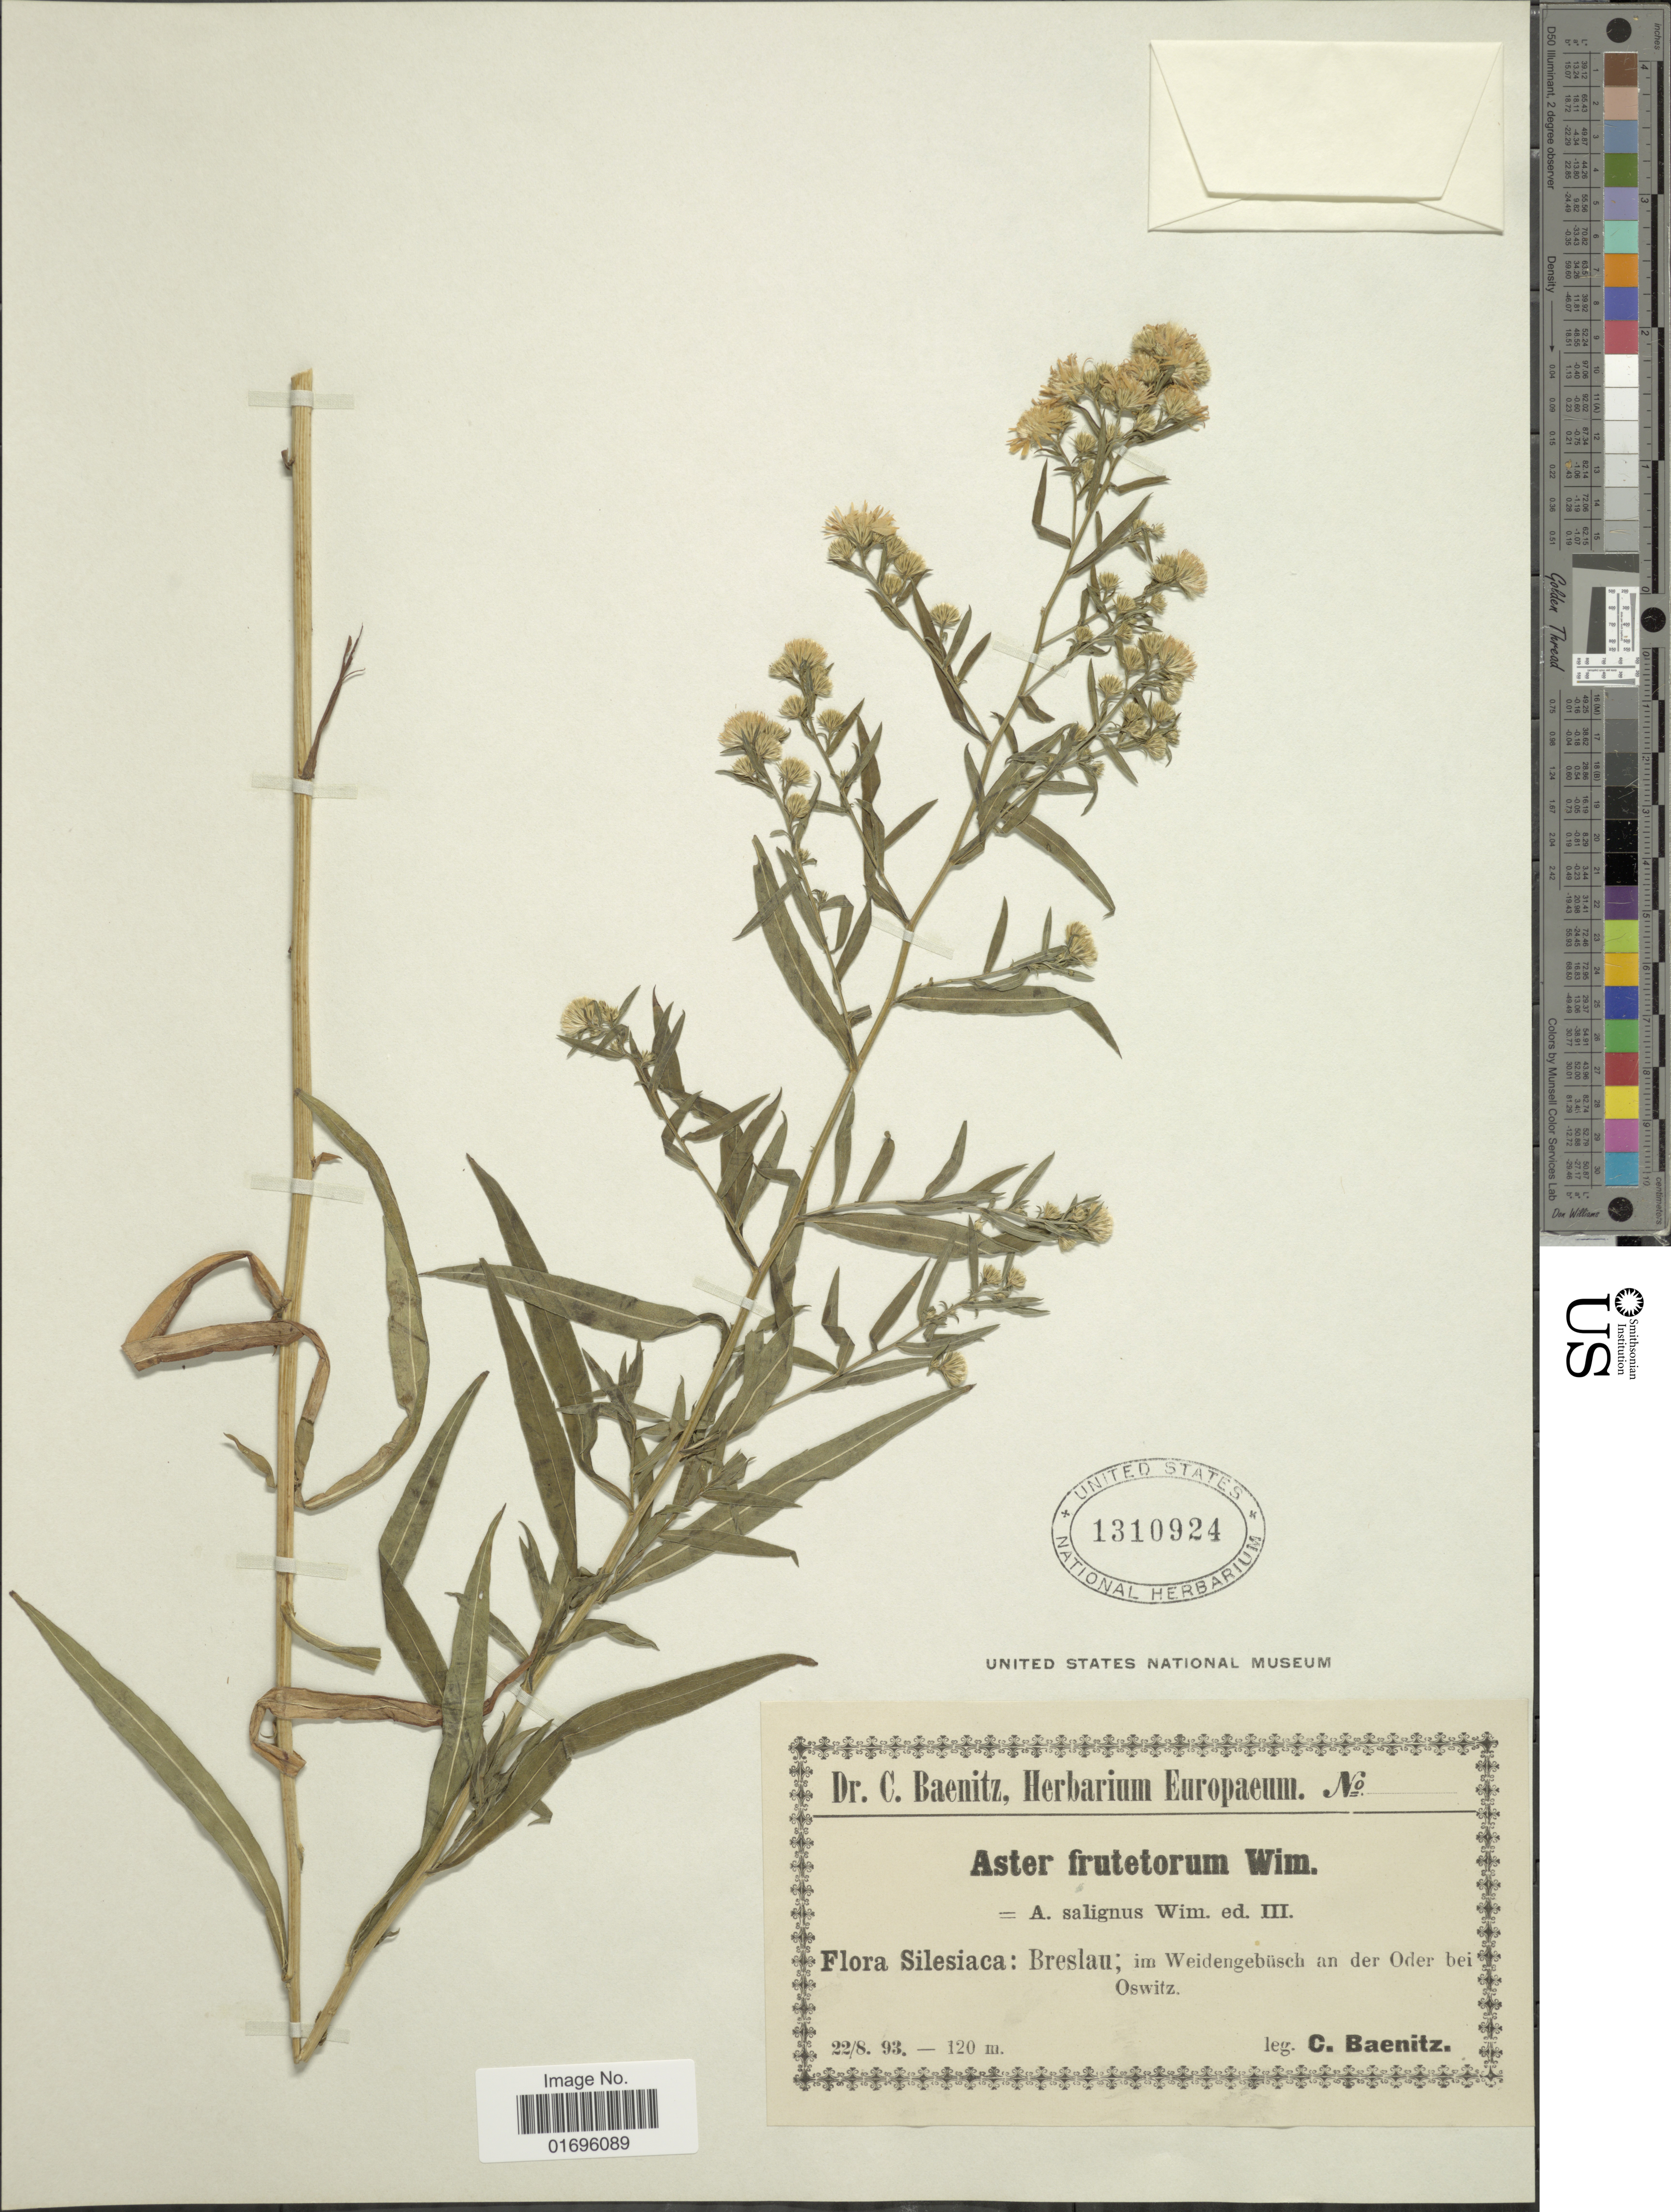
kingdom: Plantae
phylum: Tracheophyta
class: Magnoliopsida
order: Asterales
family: Asteraceae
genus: Aster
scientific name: Aster frutetorum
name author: Wimm. ex Nyman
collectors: C. G. Baenitz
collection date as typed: Transcribed d/m/y: 22/8/93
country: Poland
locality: Silesiaca: Breslau; im Weidengebüsch an der Oder bei Oswitz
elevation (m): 120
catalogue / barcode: US 1310924